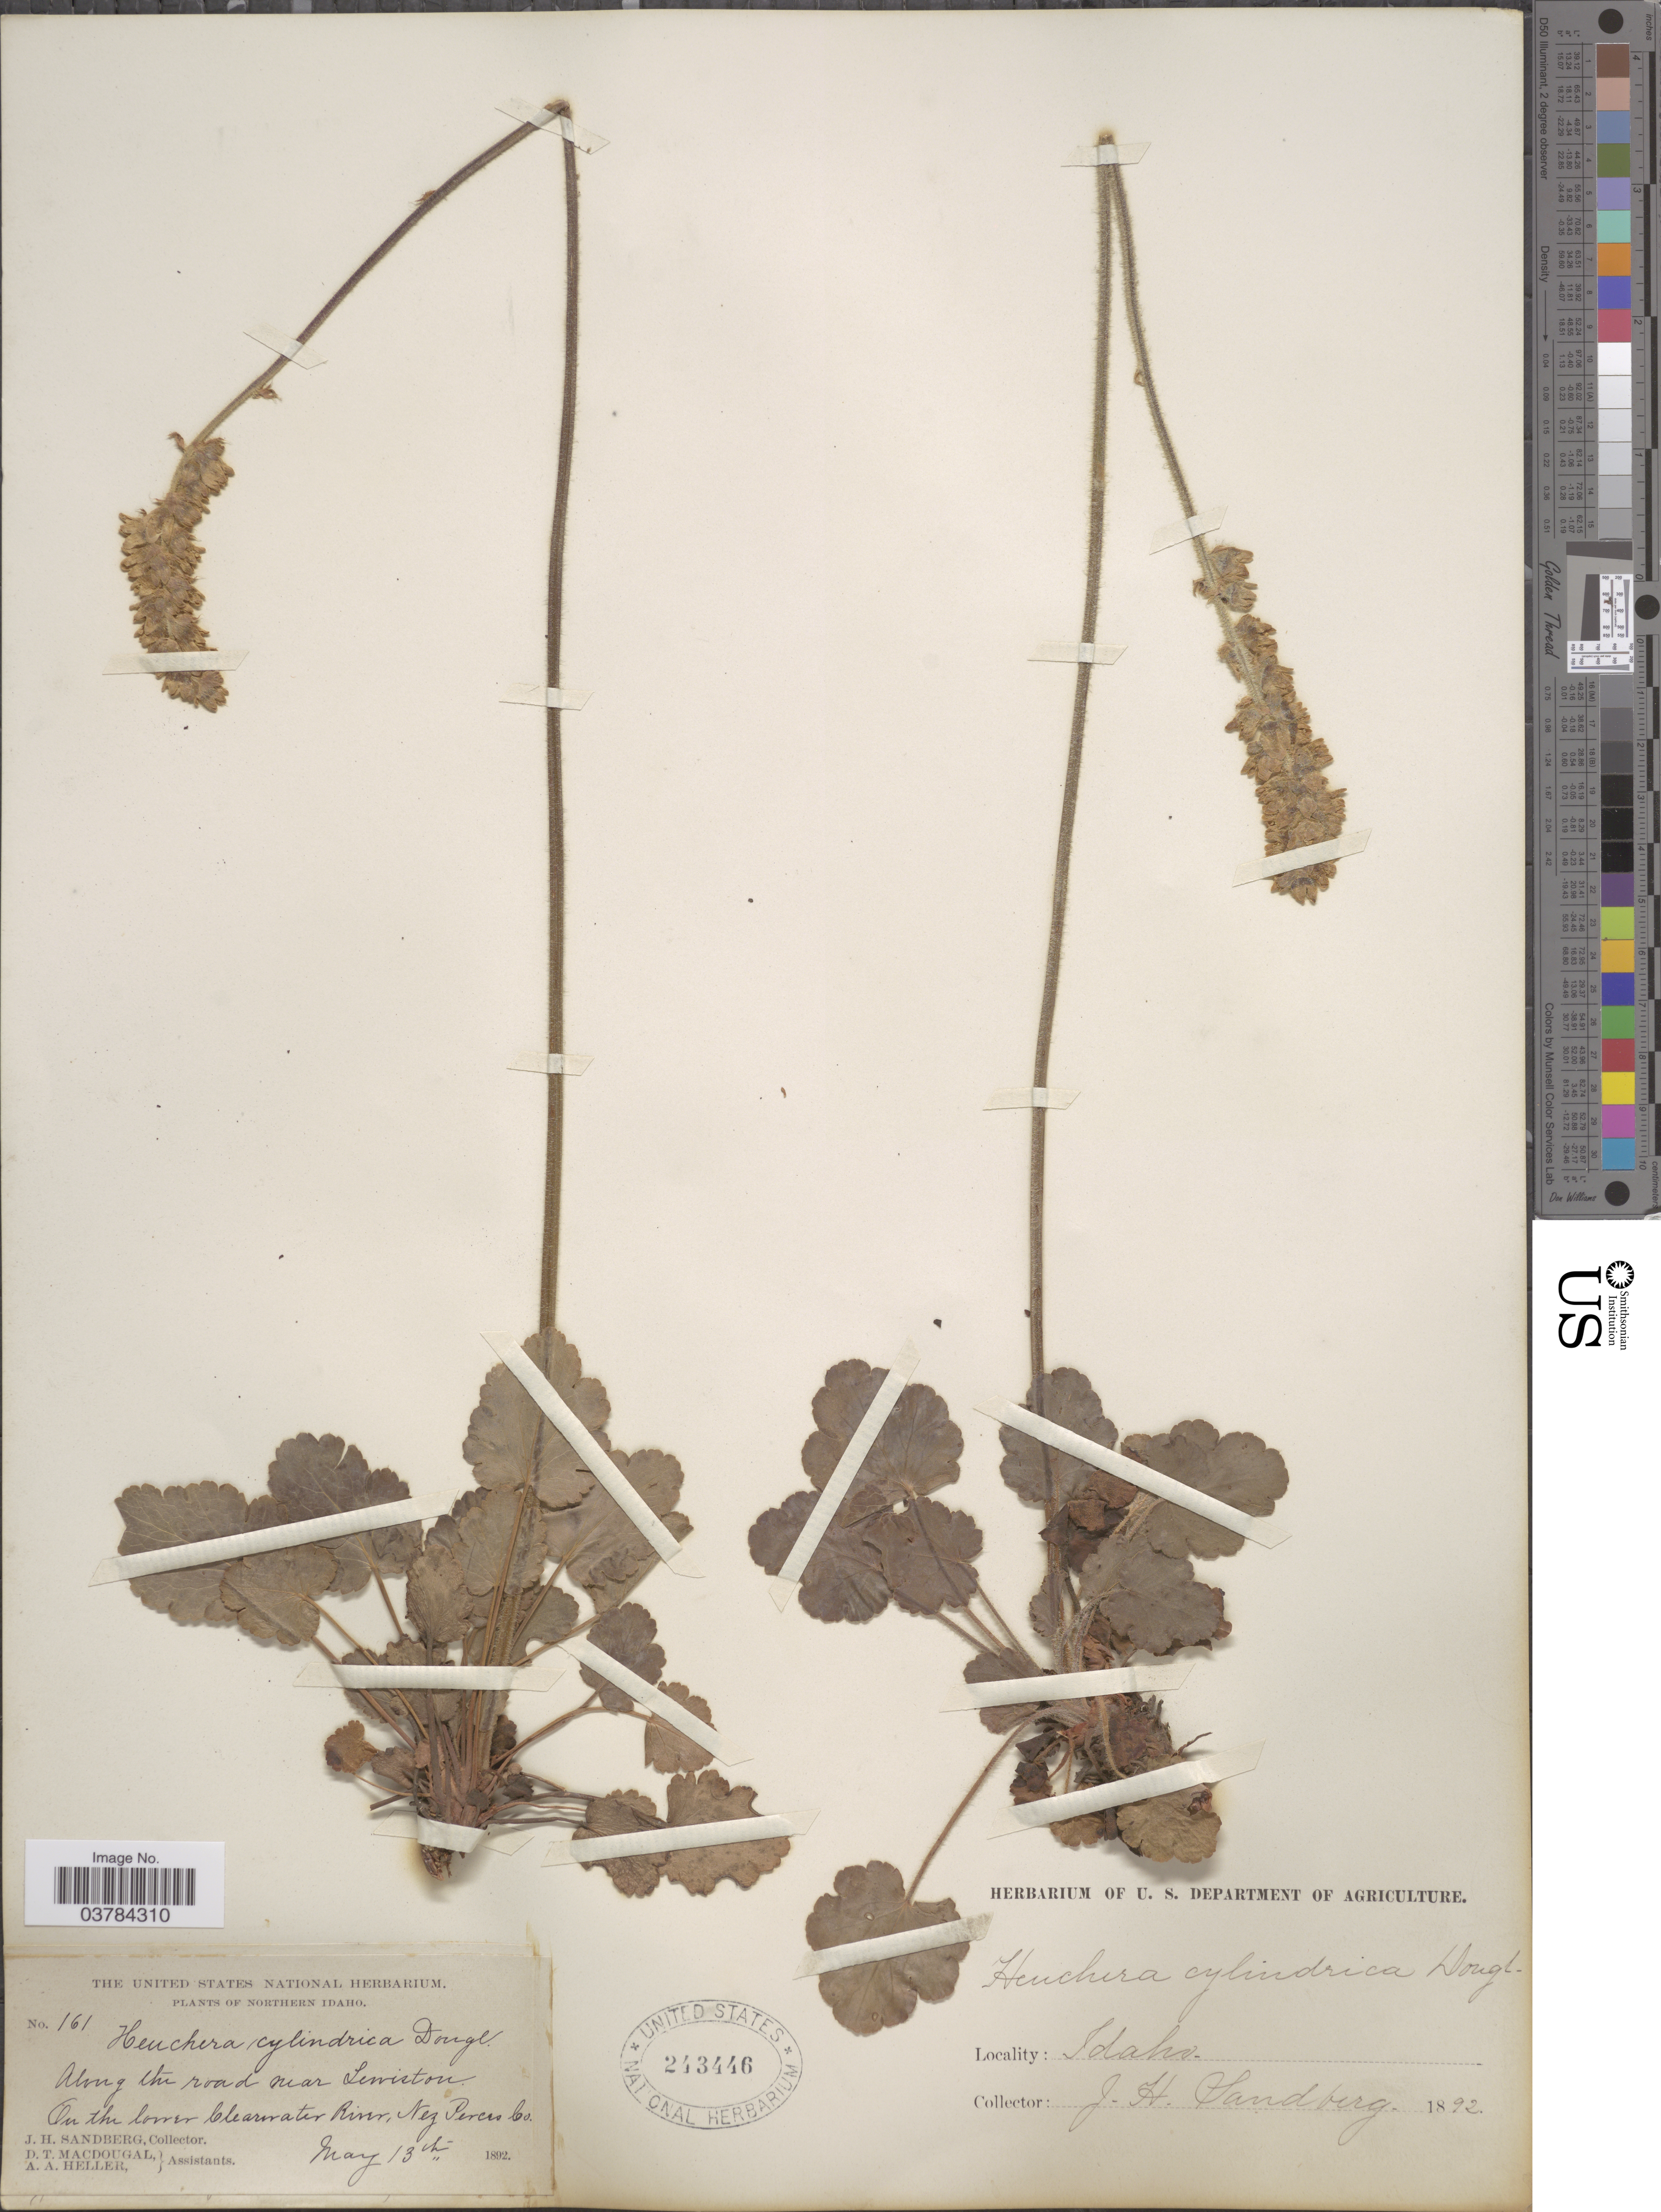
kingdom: Plantae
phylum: Tracheophyta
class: Magnoliopsida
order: Saxifragales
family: Saxifragaceae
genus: Heuchera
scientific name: Heuchera columbiana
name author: Rydb.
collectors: J. H. Sandberg, D. T. MacDougal & A. A. Heller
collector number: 161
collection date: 1892-05-13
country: United States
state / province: Idaho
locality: Northern Idaho. Along the road near Lewiston. On the lower Clearwater River, Nez Perces Co.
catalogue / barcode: US 243446